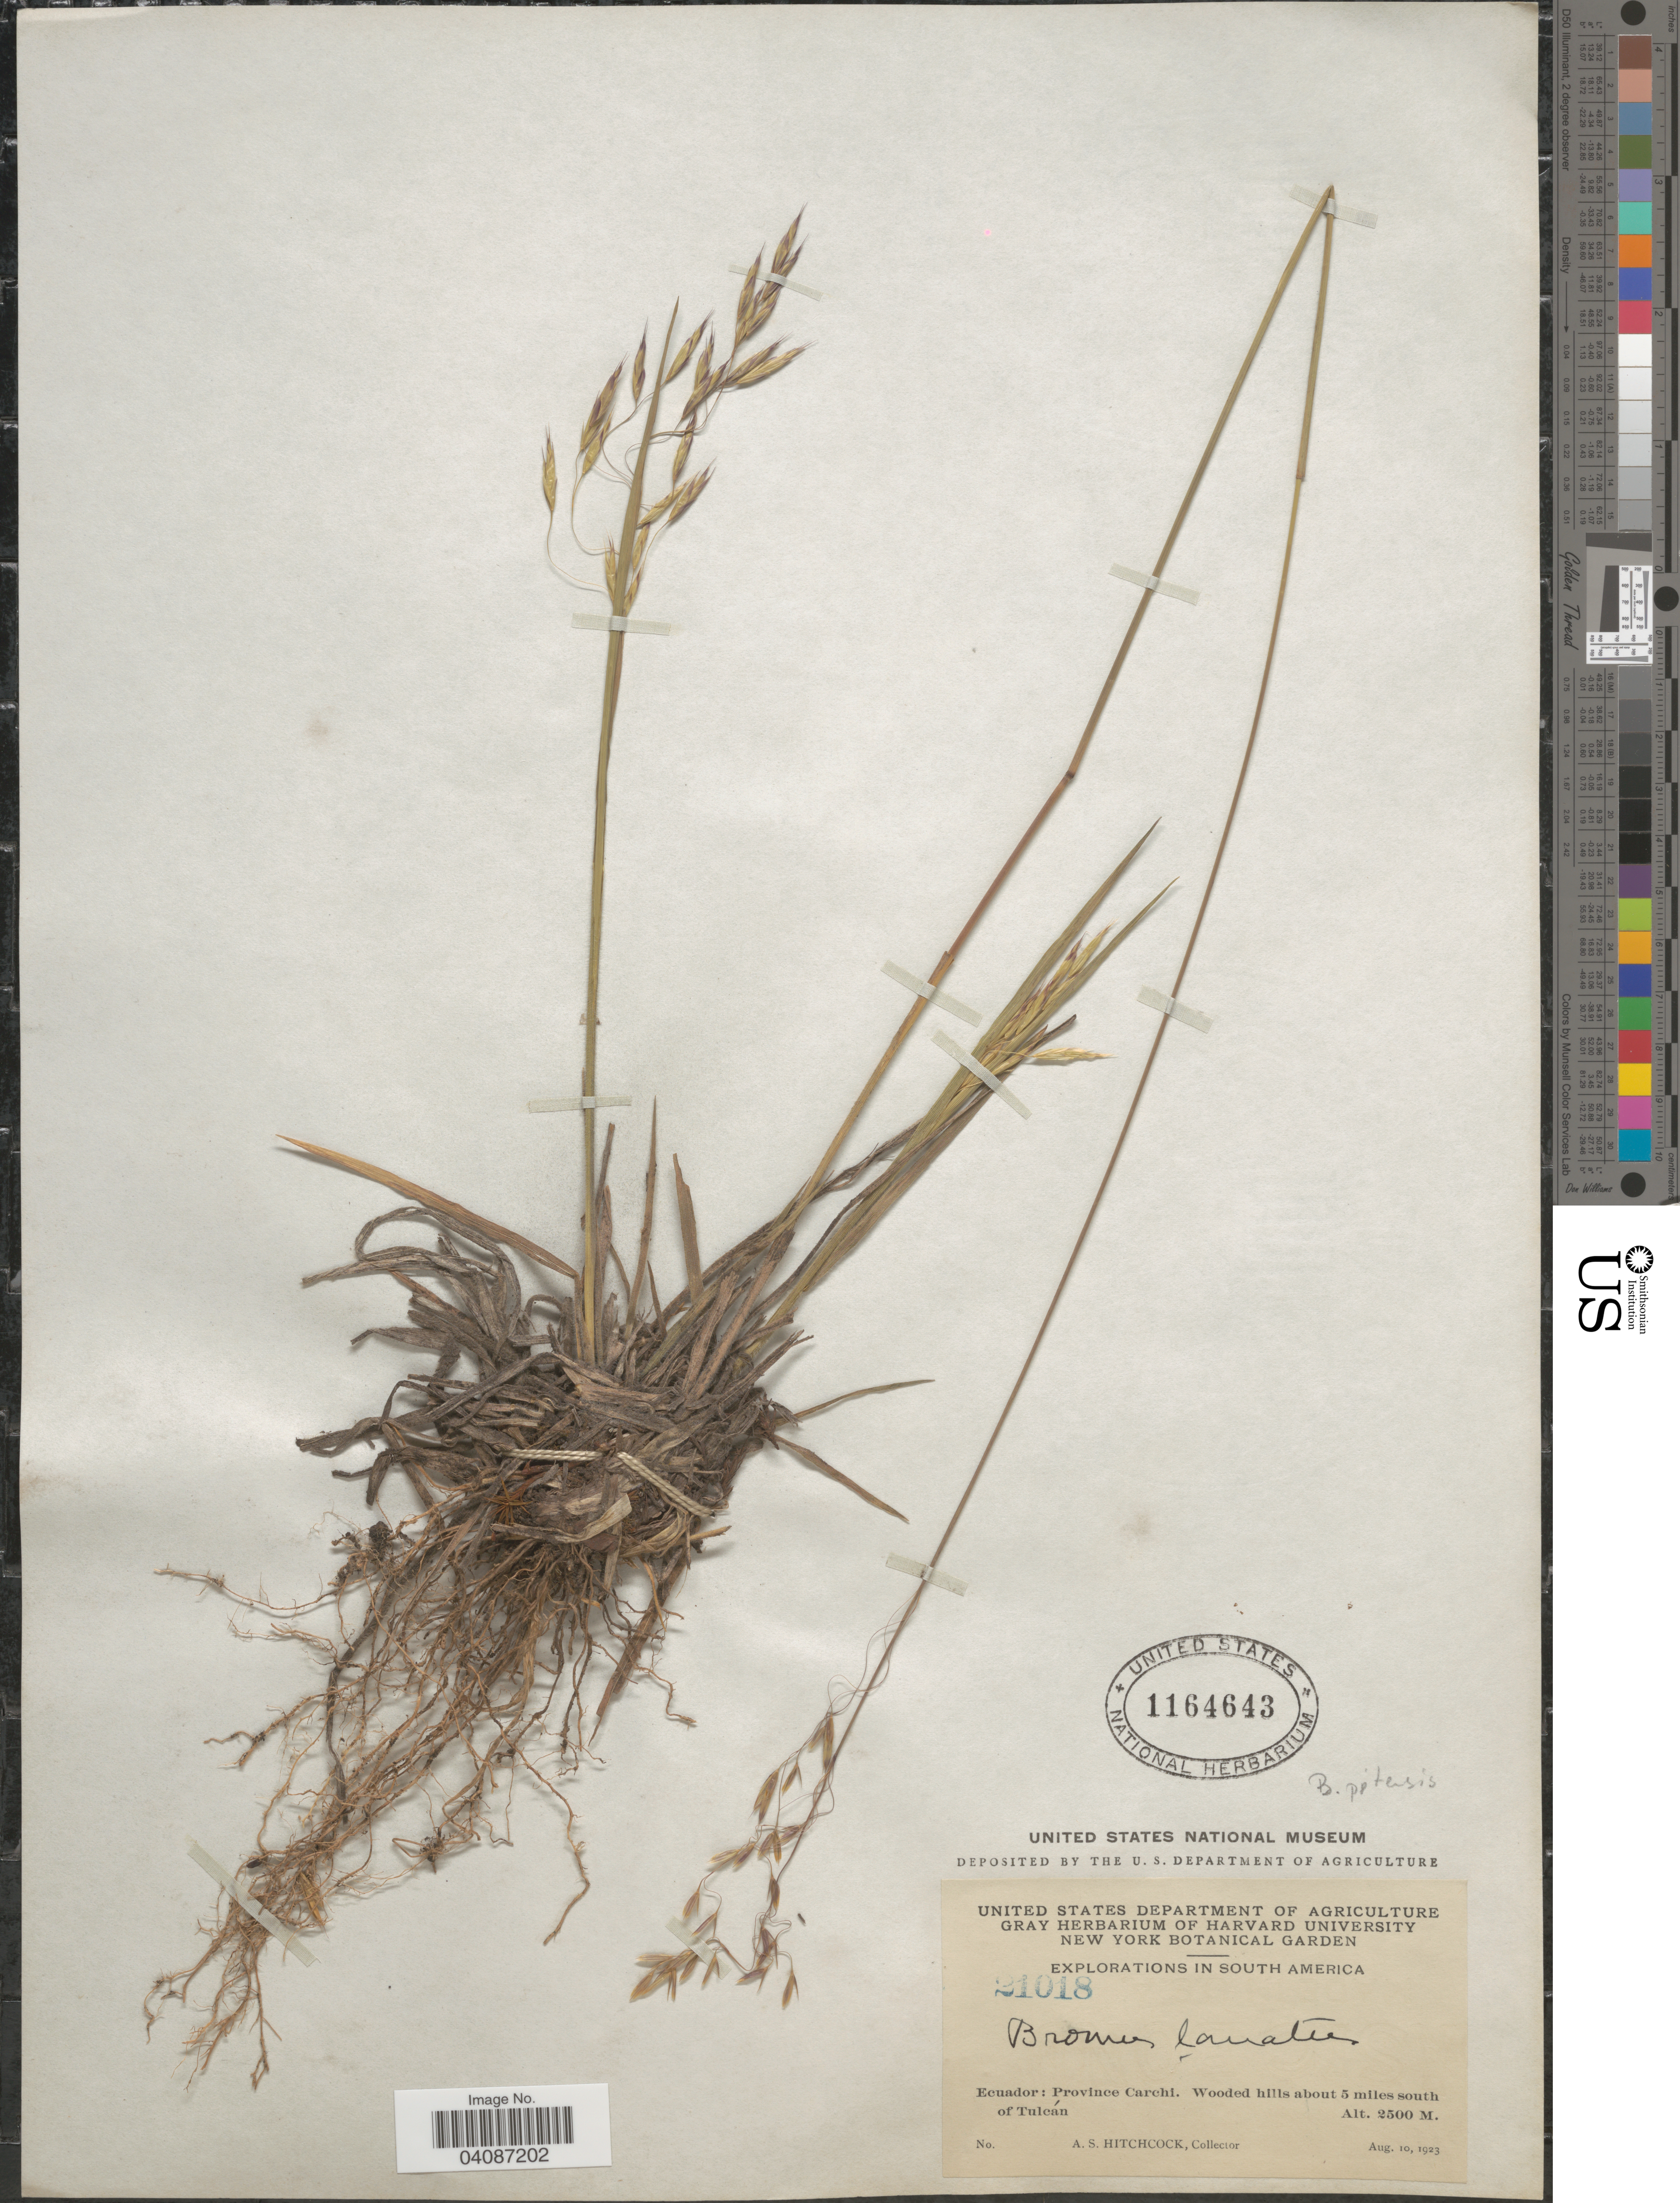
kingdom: Plantae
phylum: Tracheophyta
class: Liliopsida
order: Poales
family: Poaceae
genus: Bromus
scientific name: Bromus pitensis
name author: Kunth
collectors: A. S. Hitchcock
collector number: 21018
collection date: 1923-08-10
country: Ecuador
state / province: Carchi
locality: Explorations in South America. Wooded hills about 5 miles south of Tulcán.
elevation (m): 2500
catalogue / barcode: US 1164643